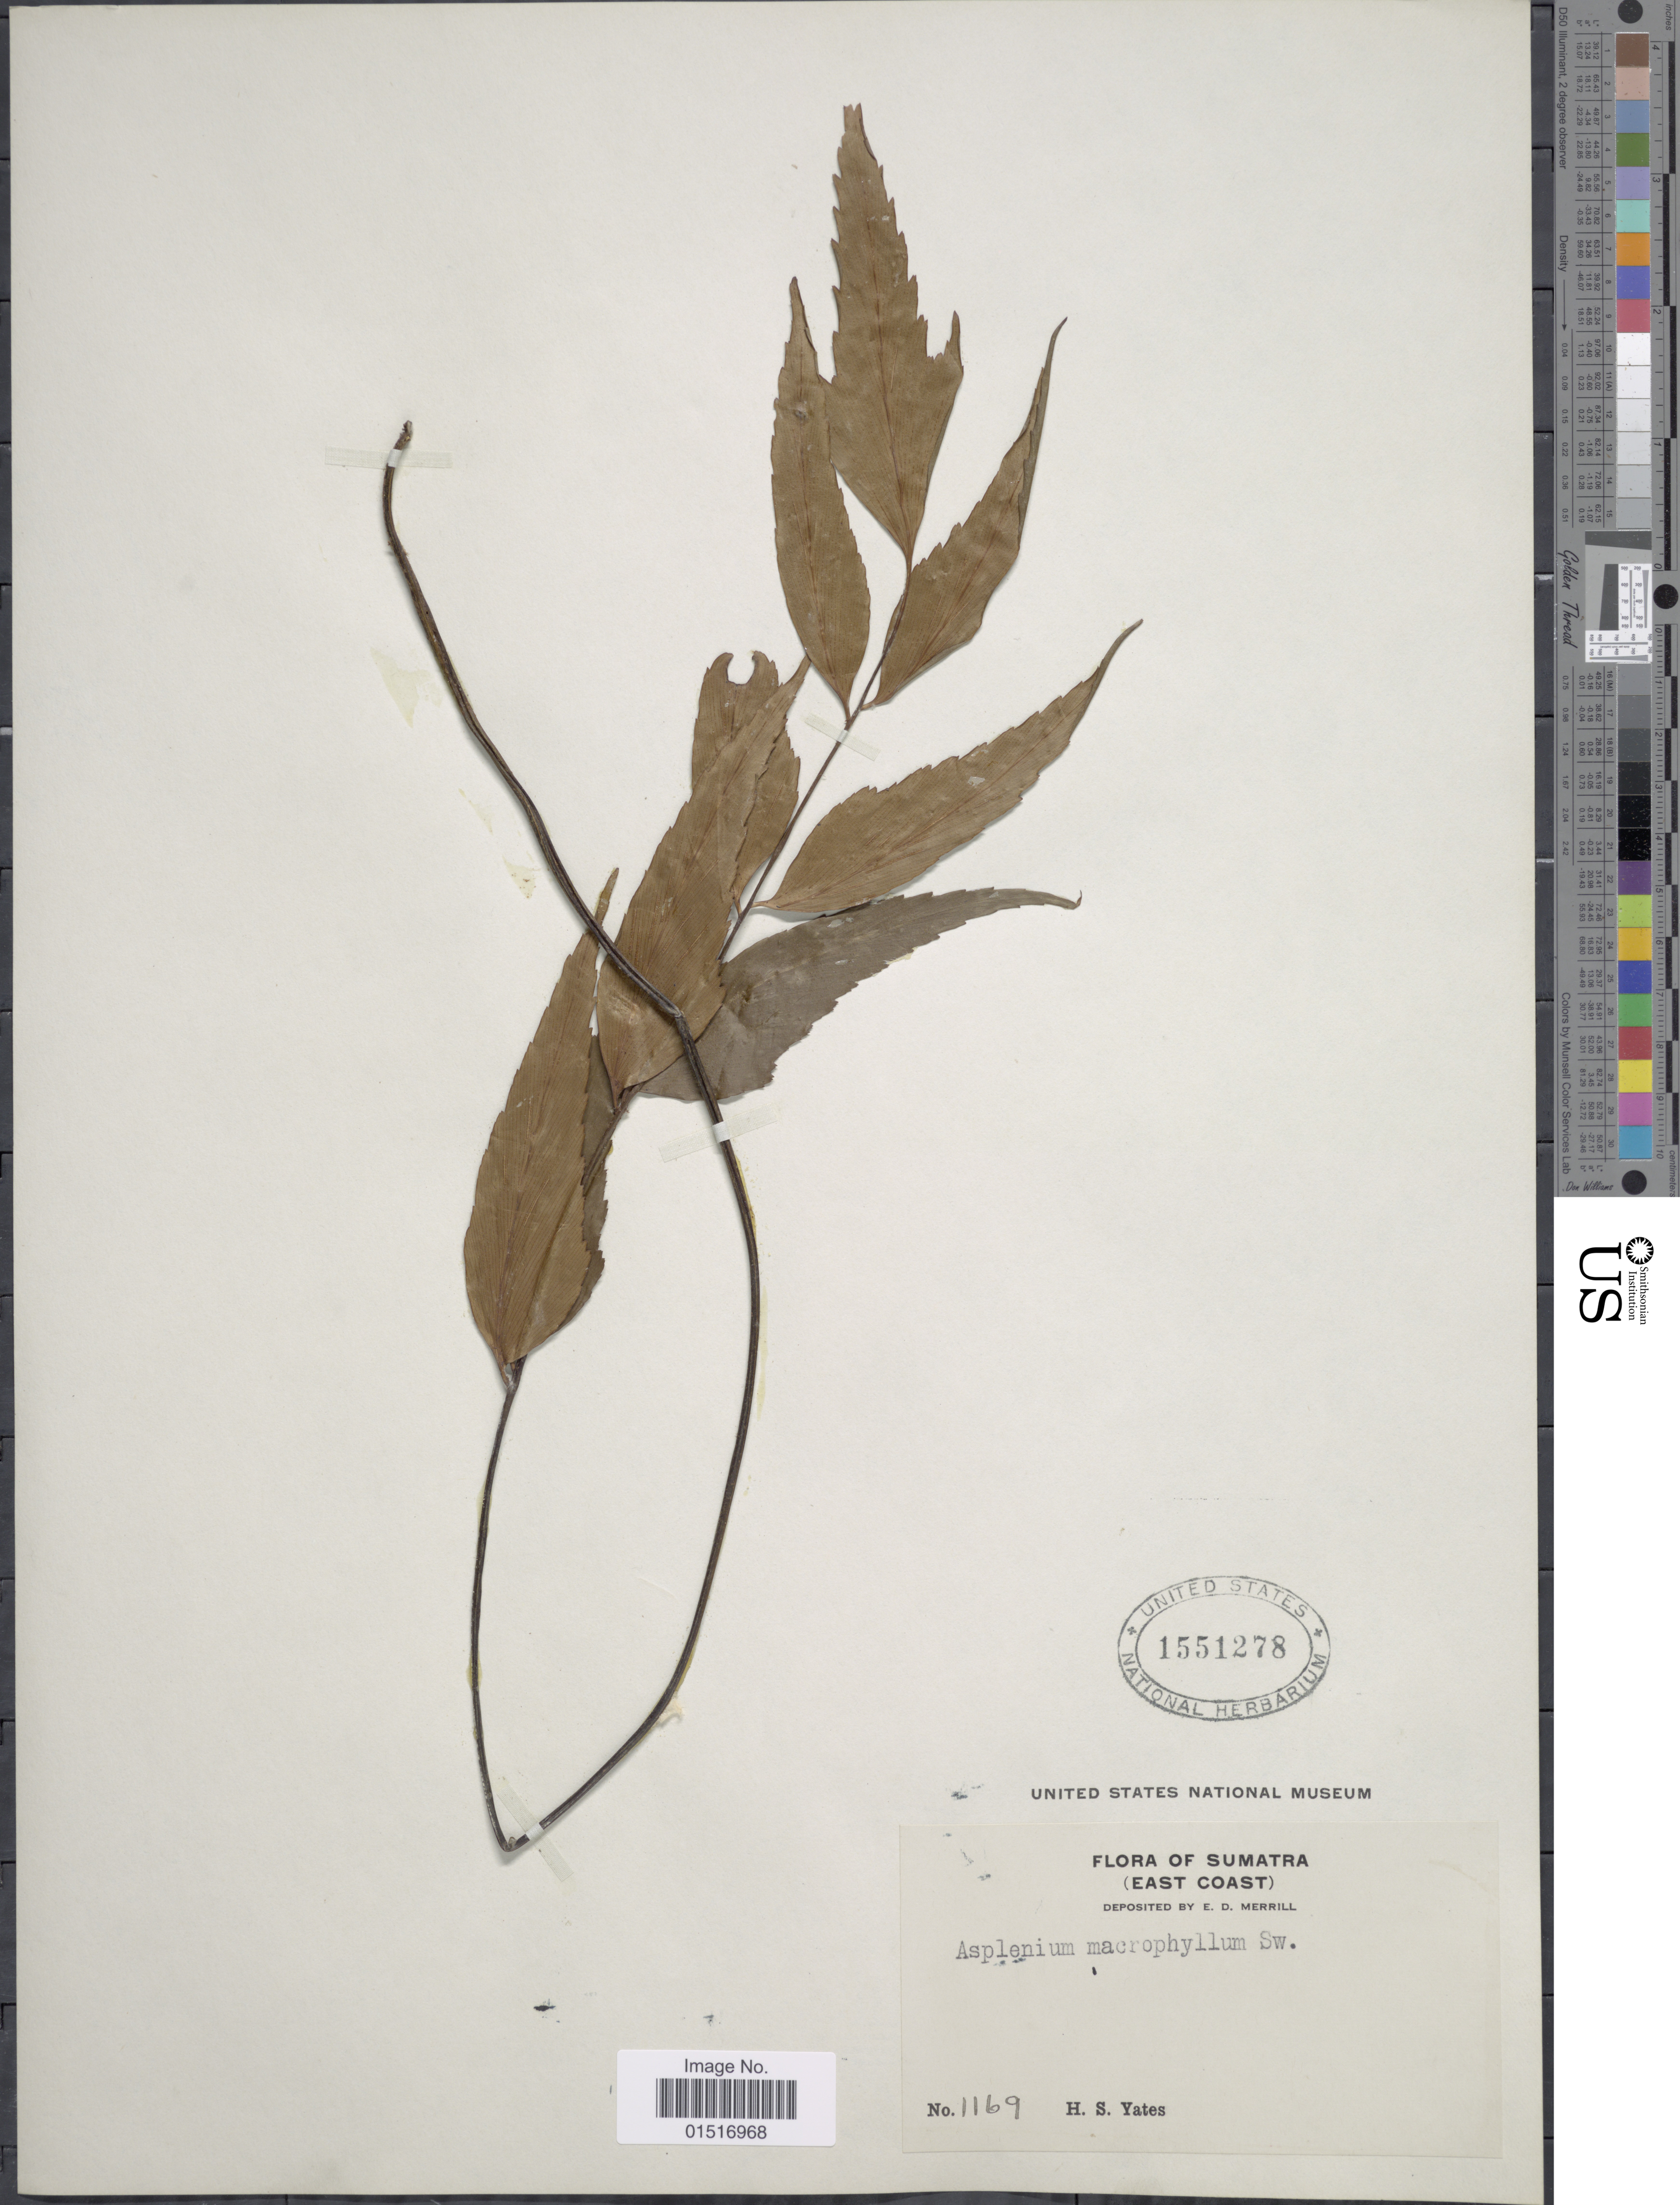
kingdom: Plantae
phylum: Tracheophyta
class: Polypodiopsida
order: Polypodiales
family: Aspleniaceae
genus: Asplenium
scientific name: Asplenium polyodon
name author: G. Forst.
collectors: H. S. Yates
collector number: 1169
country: Indonesia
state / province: Sumatra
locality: Sumatra (East Coast)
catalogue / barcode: US 1551278